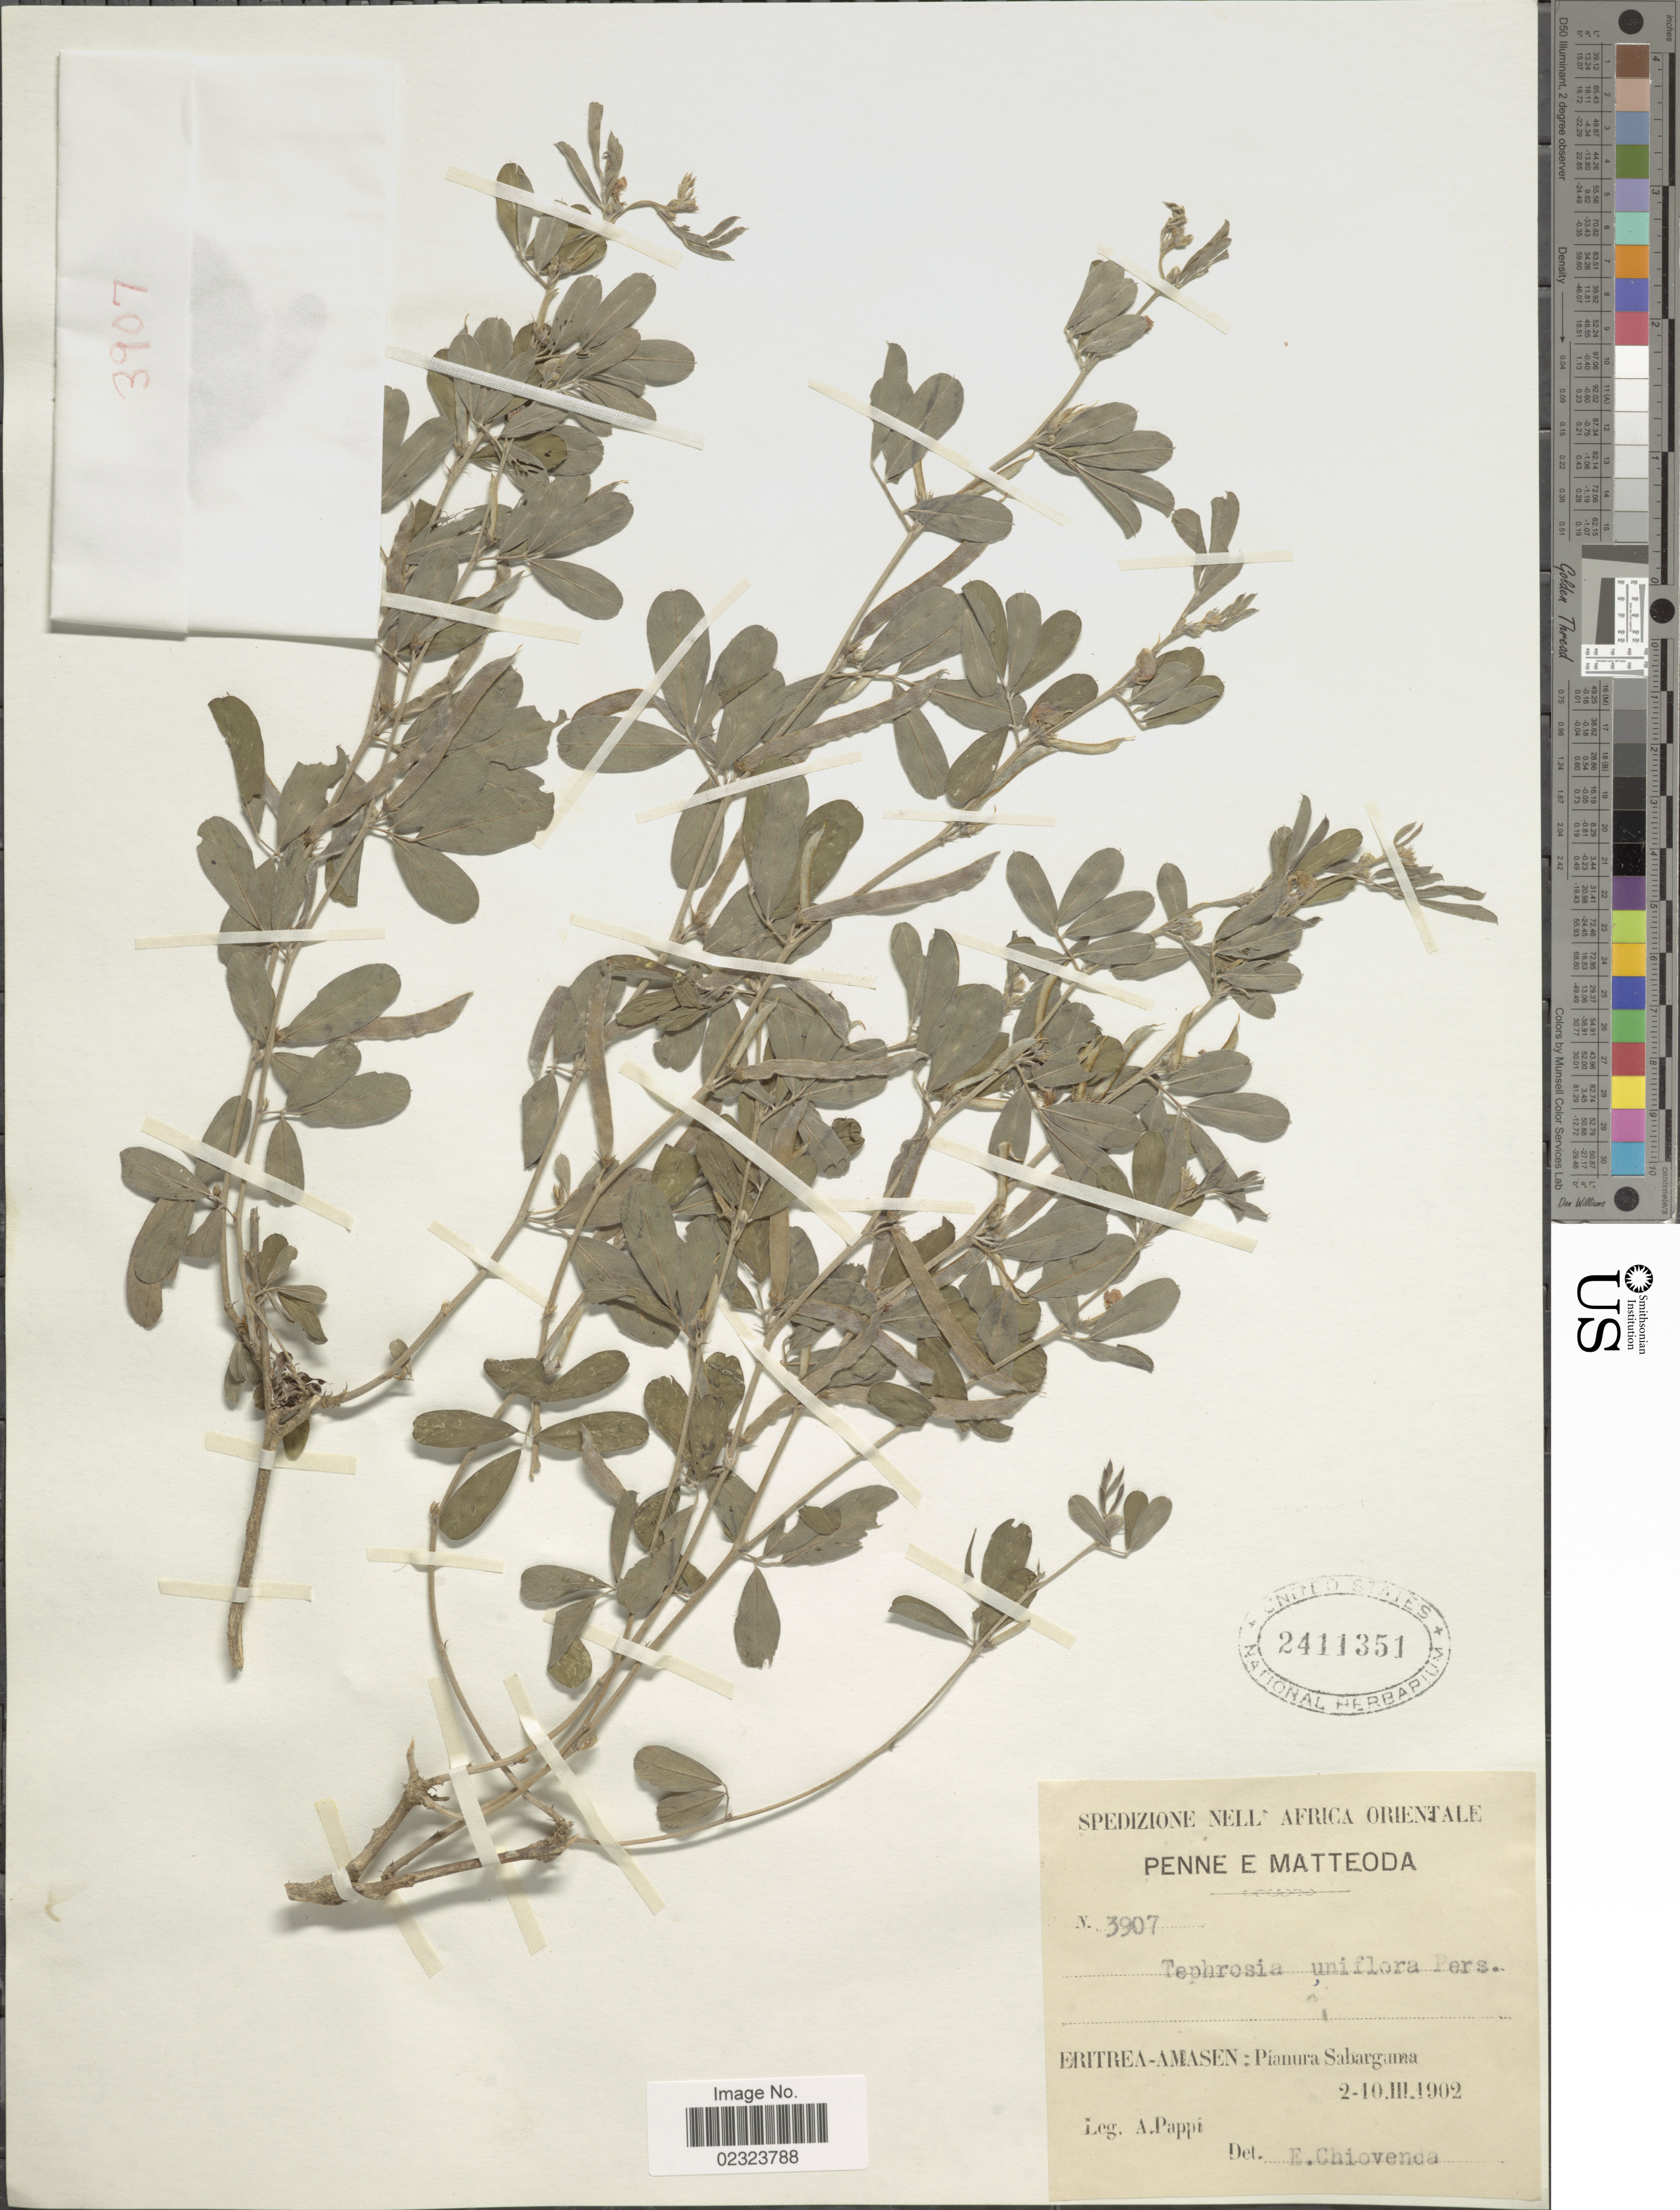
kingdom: Plantae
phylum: Tracheophyta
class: Magnoliopsida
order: Fabales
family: Fabaceae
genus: Tephrosia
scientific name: Tephrosia uniflora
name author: Pers.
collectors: A. Pappi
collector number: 3907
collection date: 1902-03-02/1902-03-10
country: Eritrea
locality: Africa orientale, Penne e Mateoda, Eritrea-Amasen: Pianura Sabargama.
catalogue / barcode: US 2411351